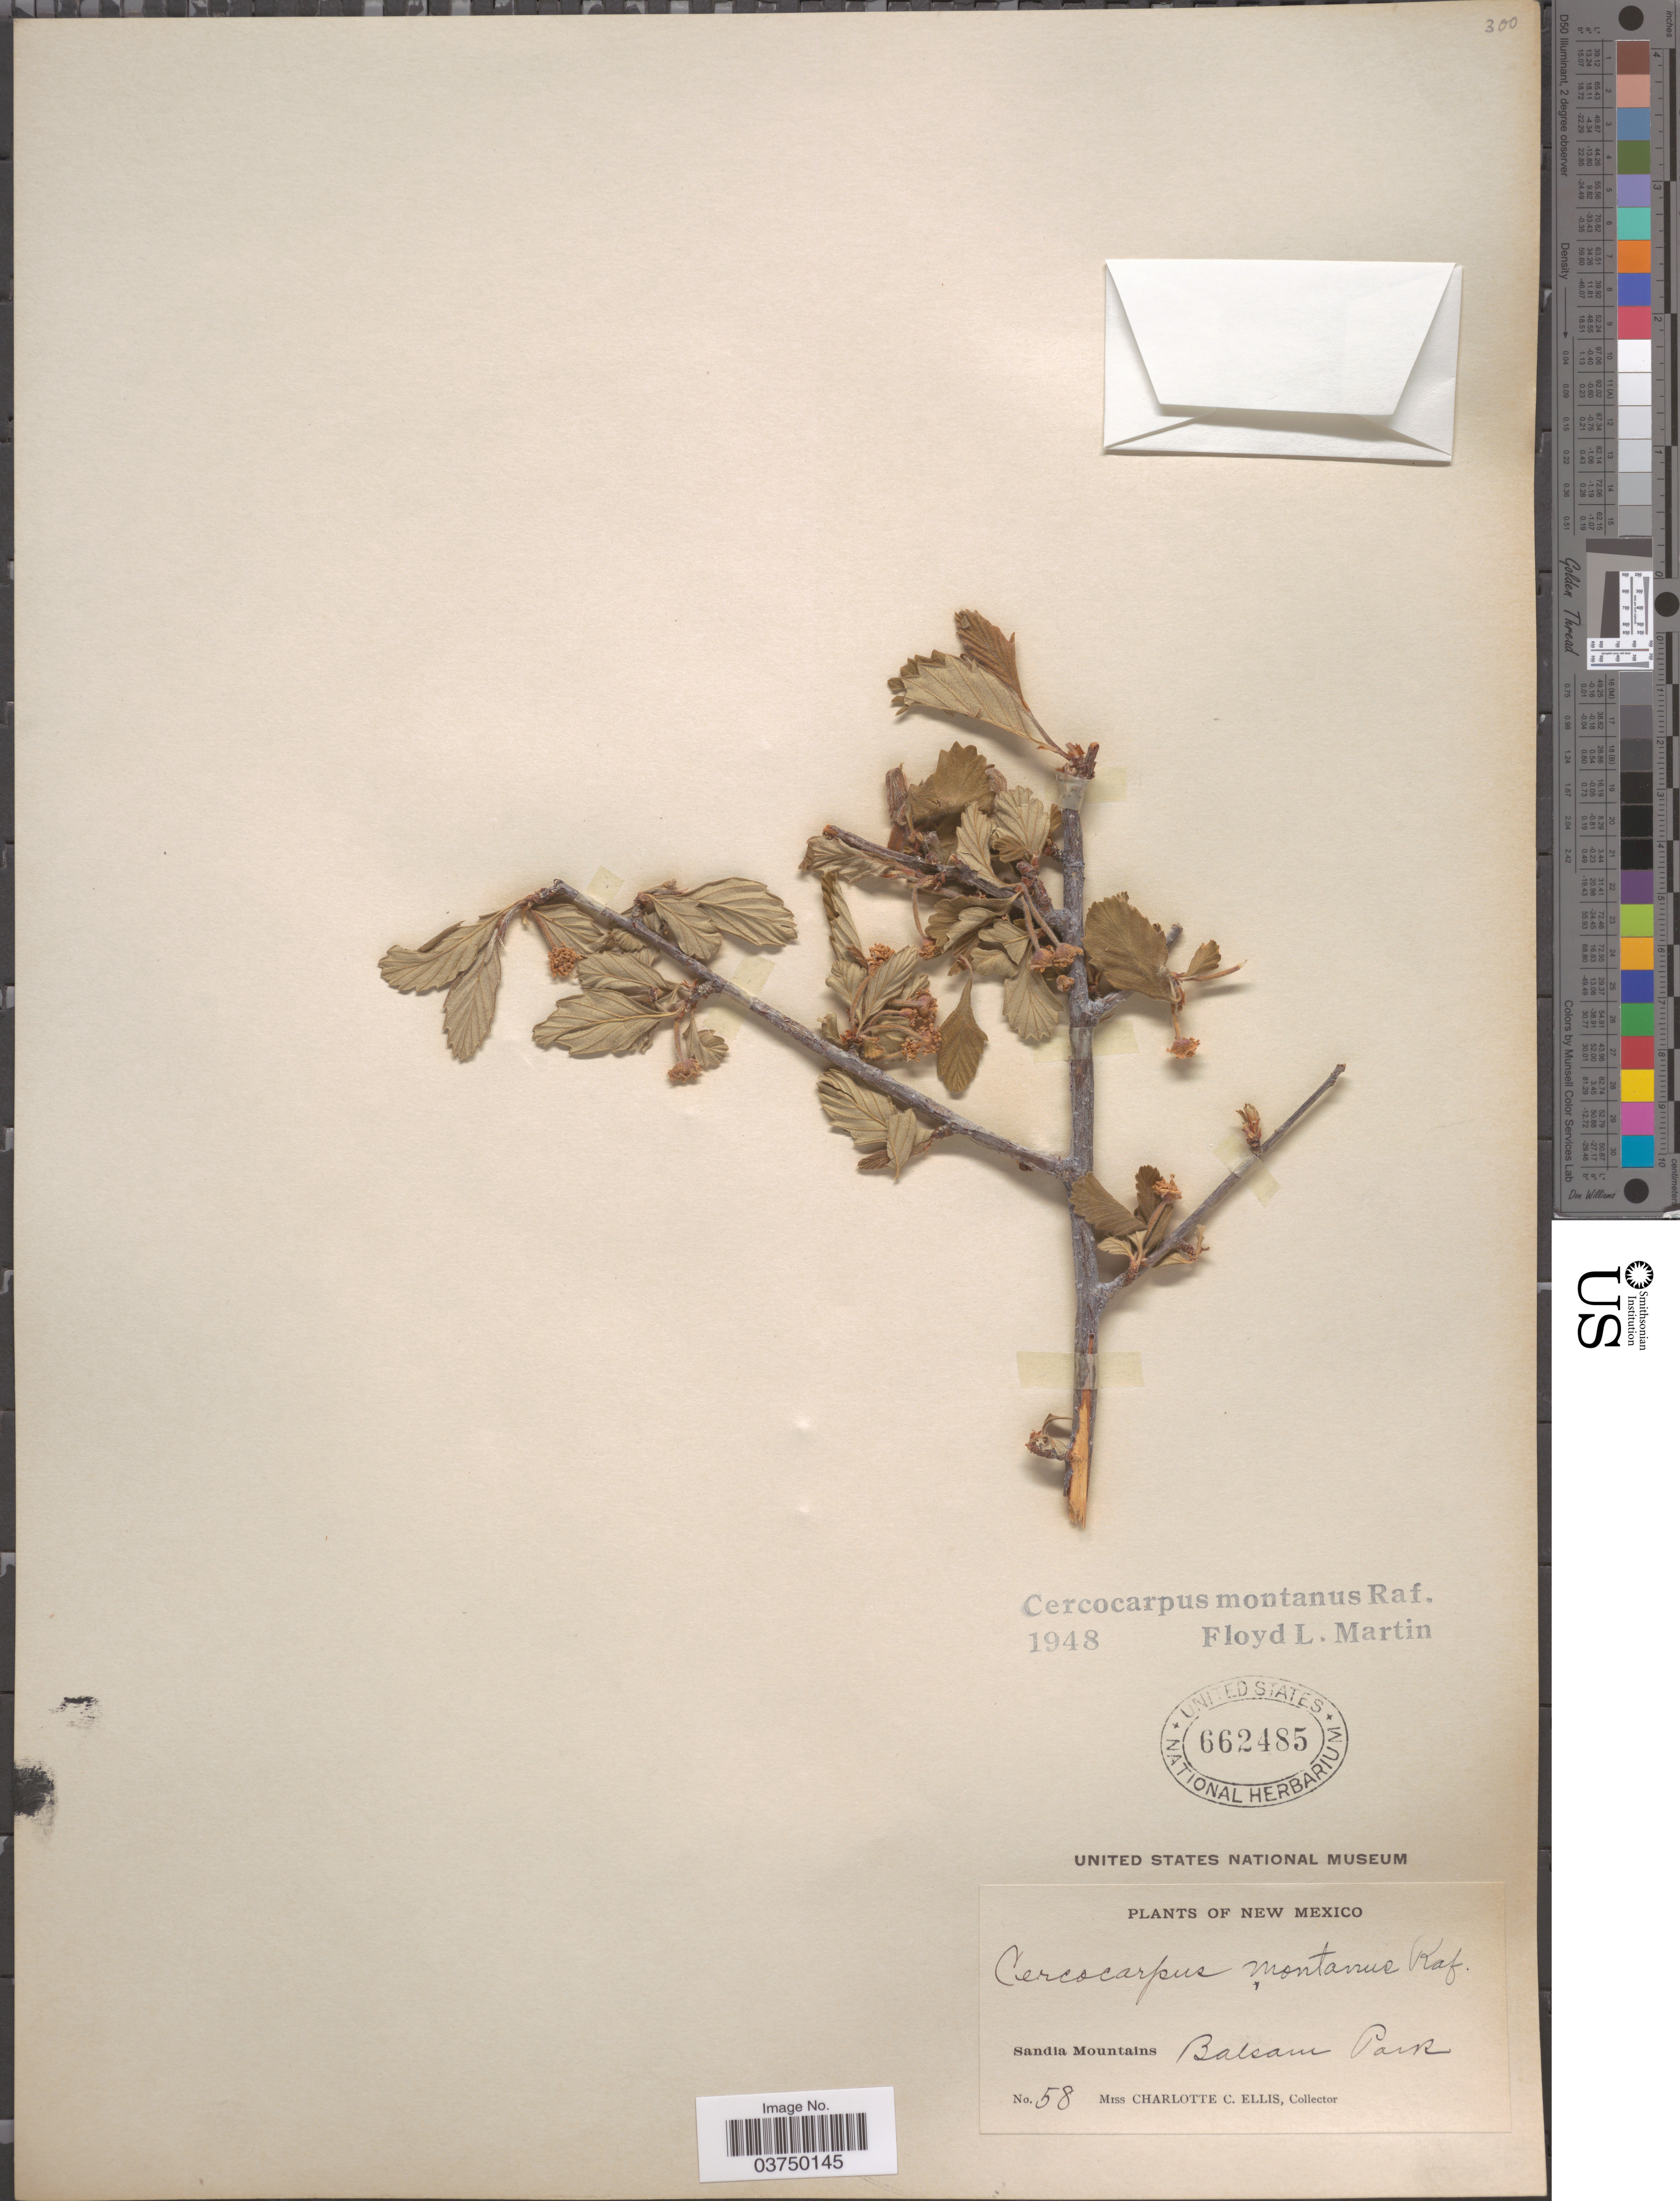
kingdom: Plantae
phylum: Tracheophyta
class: Magnoliopsida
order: Rosales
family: Rosaceae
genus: Cercocarpus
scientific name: Cercocarpus montanus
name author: Raf.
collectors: C. C. Ellis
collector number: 58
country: United States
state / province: New Mexico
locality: Sandia Mountains. Balsam Park.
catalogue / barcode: US 662485